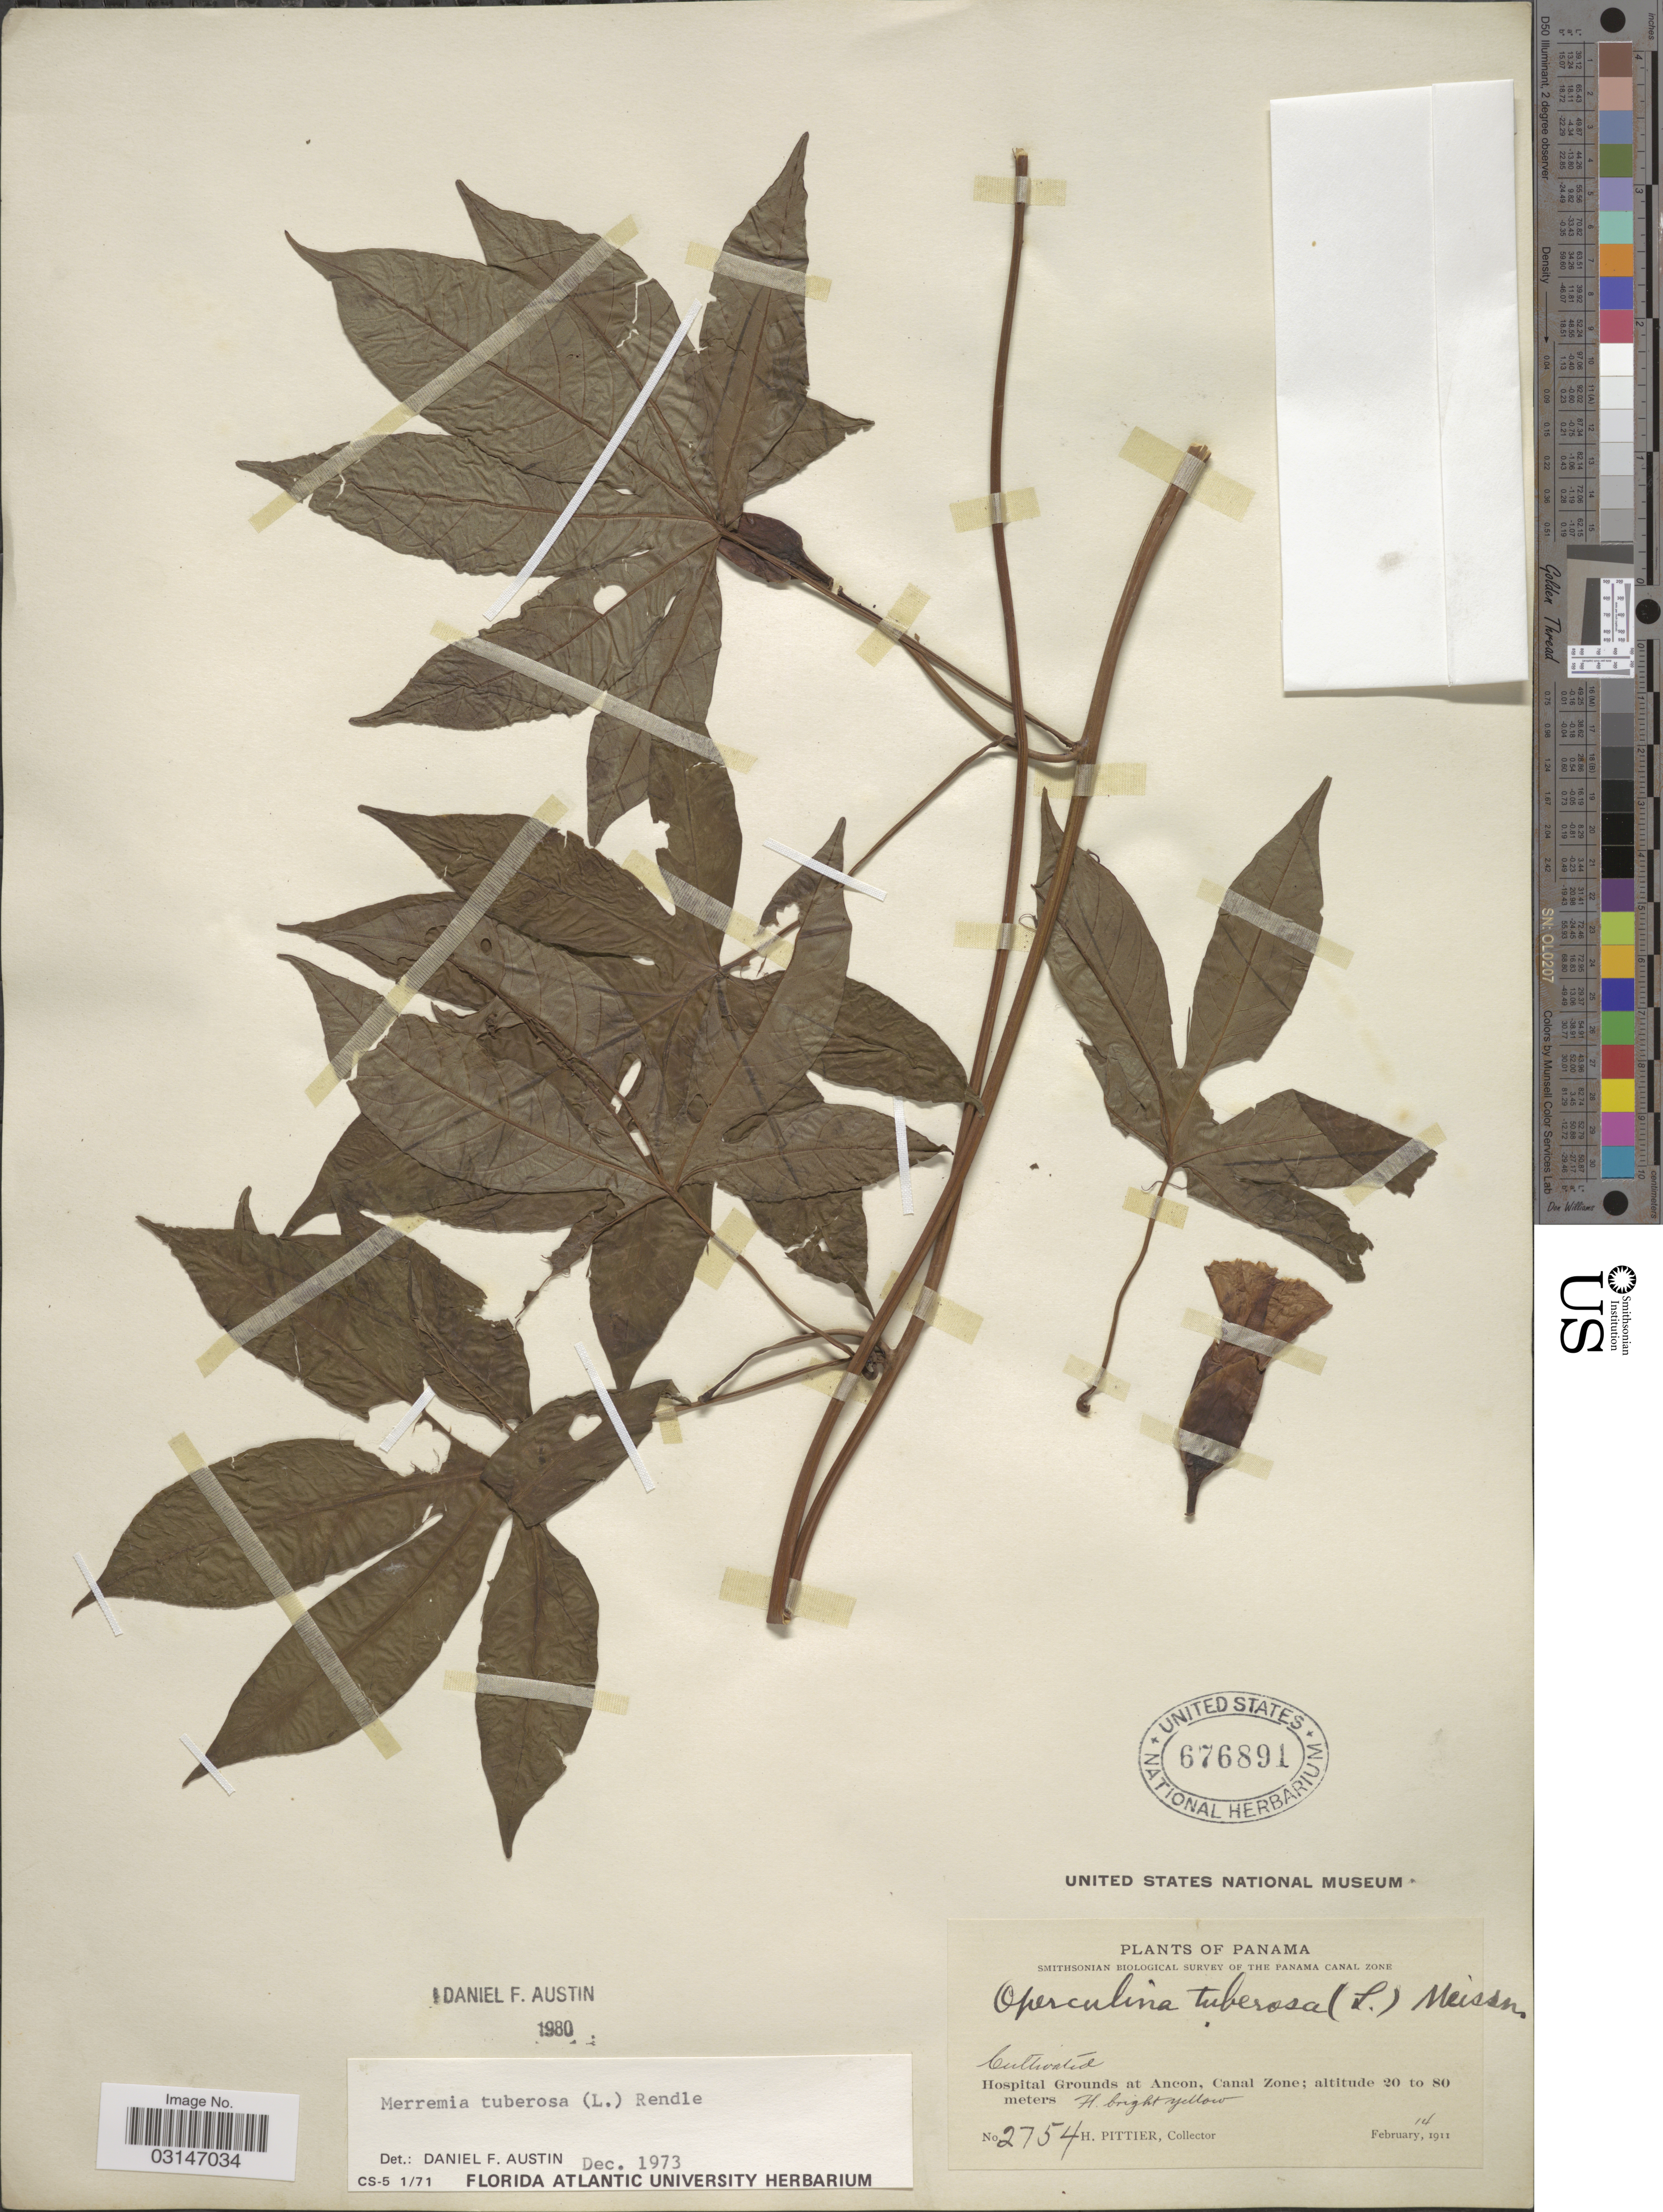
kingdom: Plantae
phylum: Tracheophyta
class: Magnoliopsida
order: Solanales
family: Convolvulaceae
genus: Distimake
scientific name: Distimake tuberosus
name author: (L.) A. R. Simões & Staples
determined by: Strong, Mark T., (BOT), Smithsonian Institution - National Museum of Natural History (UNITED STATES)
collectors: H. F. Pittier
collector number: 2754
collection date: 1911-02-14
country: Panama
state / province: Colón / Panamá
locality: The Panama Canal Zone, Hospital Grounds at Ancon, Canal Zone.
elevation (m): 20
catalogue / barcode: US 676891